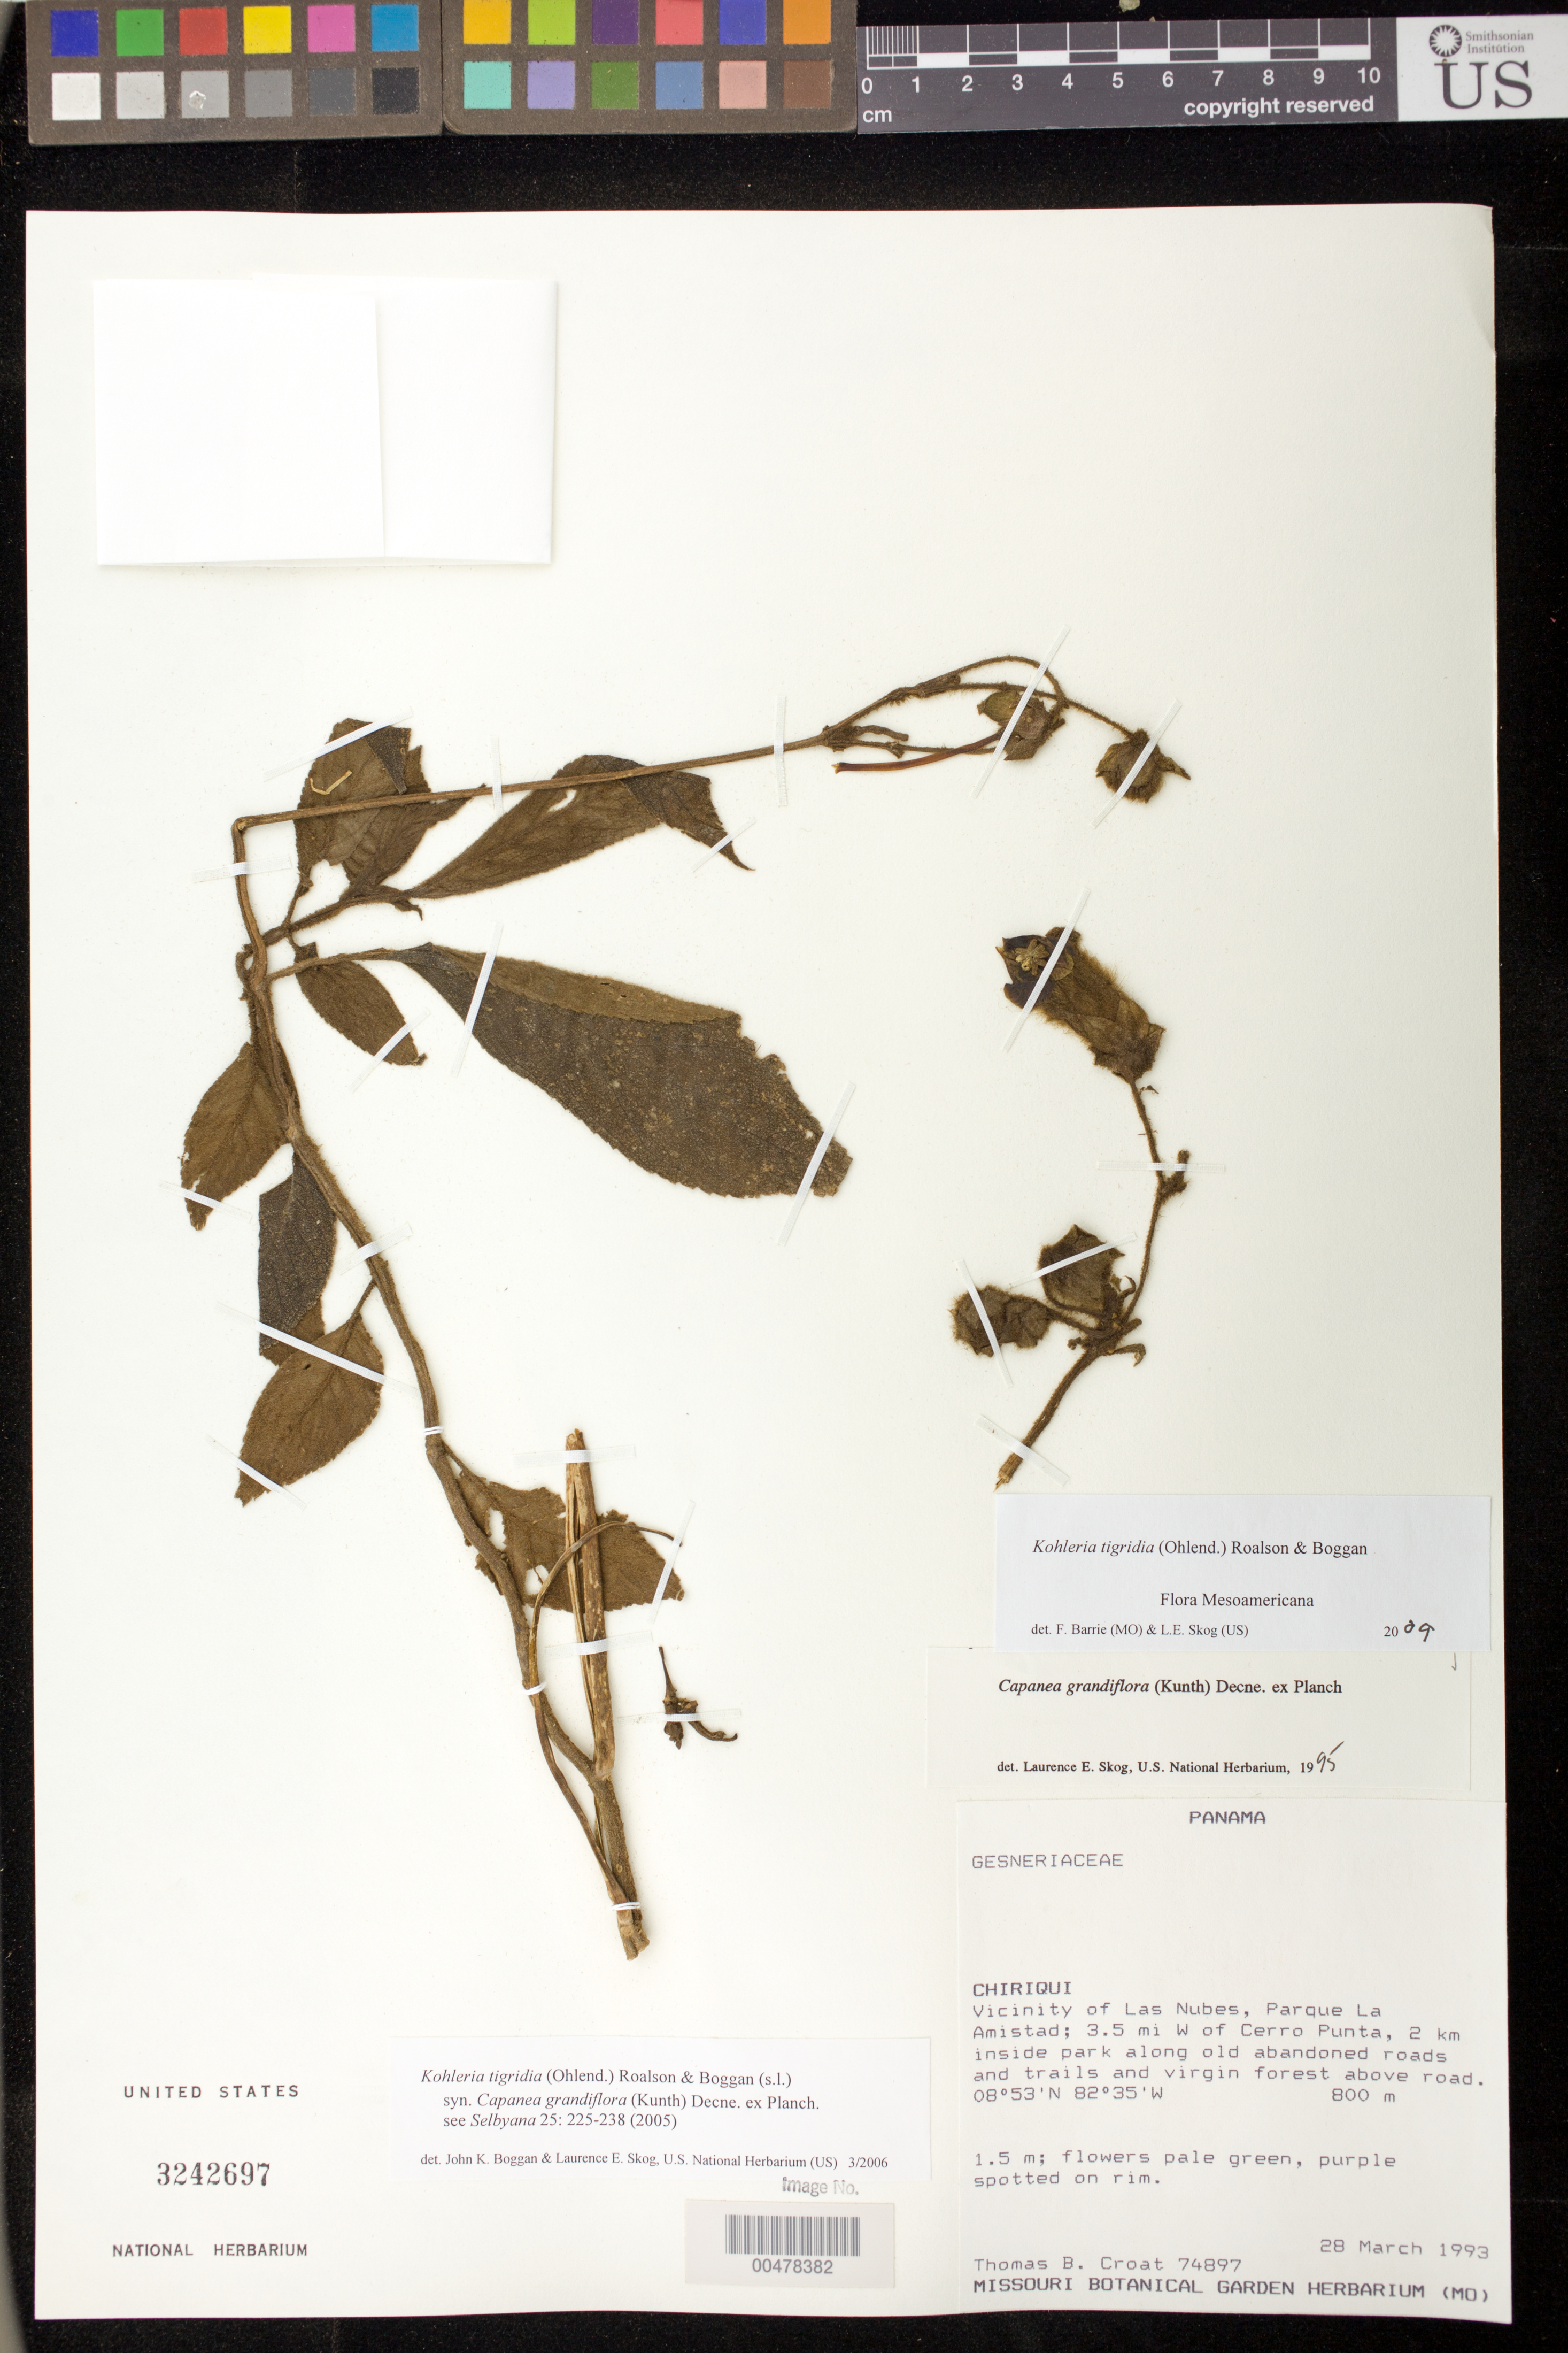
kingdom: Plantae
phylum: Tracheophyta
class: Magnoliopsida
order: Lamiales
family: Gesneriaceae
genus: Kohleria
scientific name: Kohleria tigridia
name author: (Ohlend.) Roalson & Boggan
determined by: Boggan, J. K.; Skog, L. E.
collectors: T. B. Croat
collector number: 74897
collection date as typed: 28 Mar 1993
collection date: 1993-03-28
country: Panama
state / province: Chiriquí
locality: Vic. of Las Nubes, Parque La Amistad; 3.5 mi W of Cerro Punta, 2 km inside park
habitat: along old abandoned roads and trails and virgin forest above road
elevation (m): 800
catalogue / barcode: US 3242697